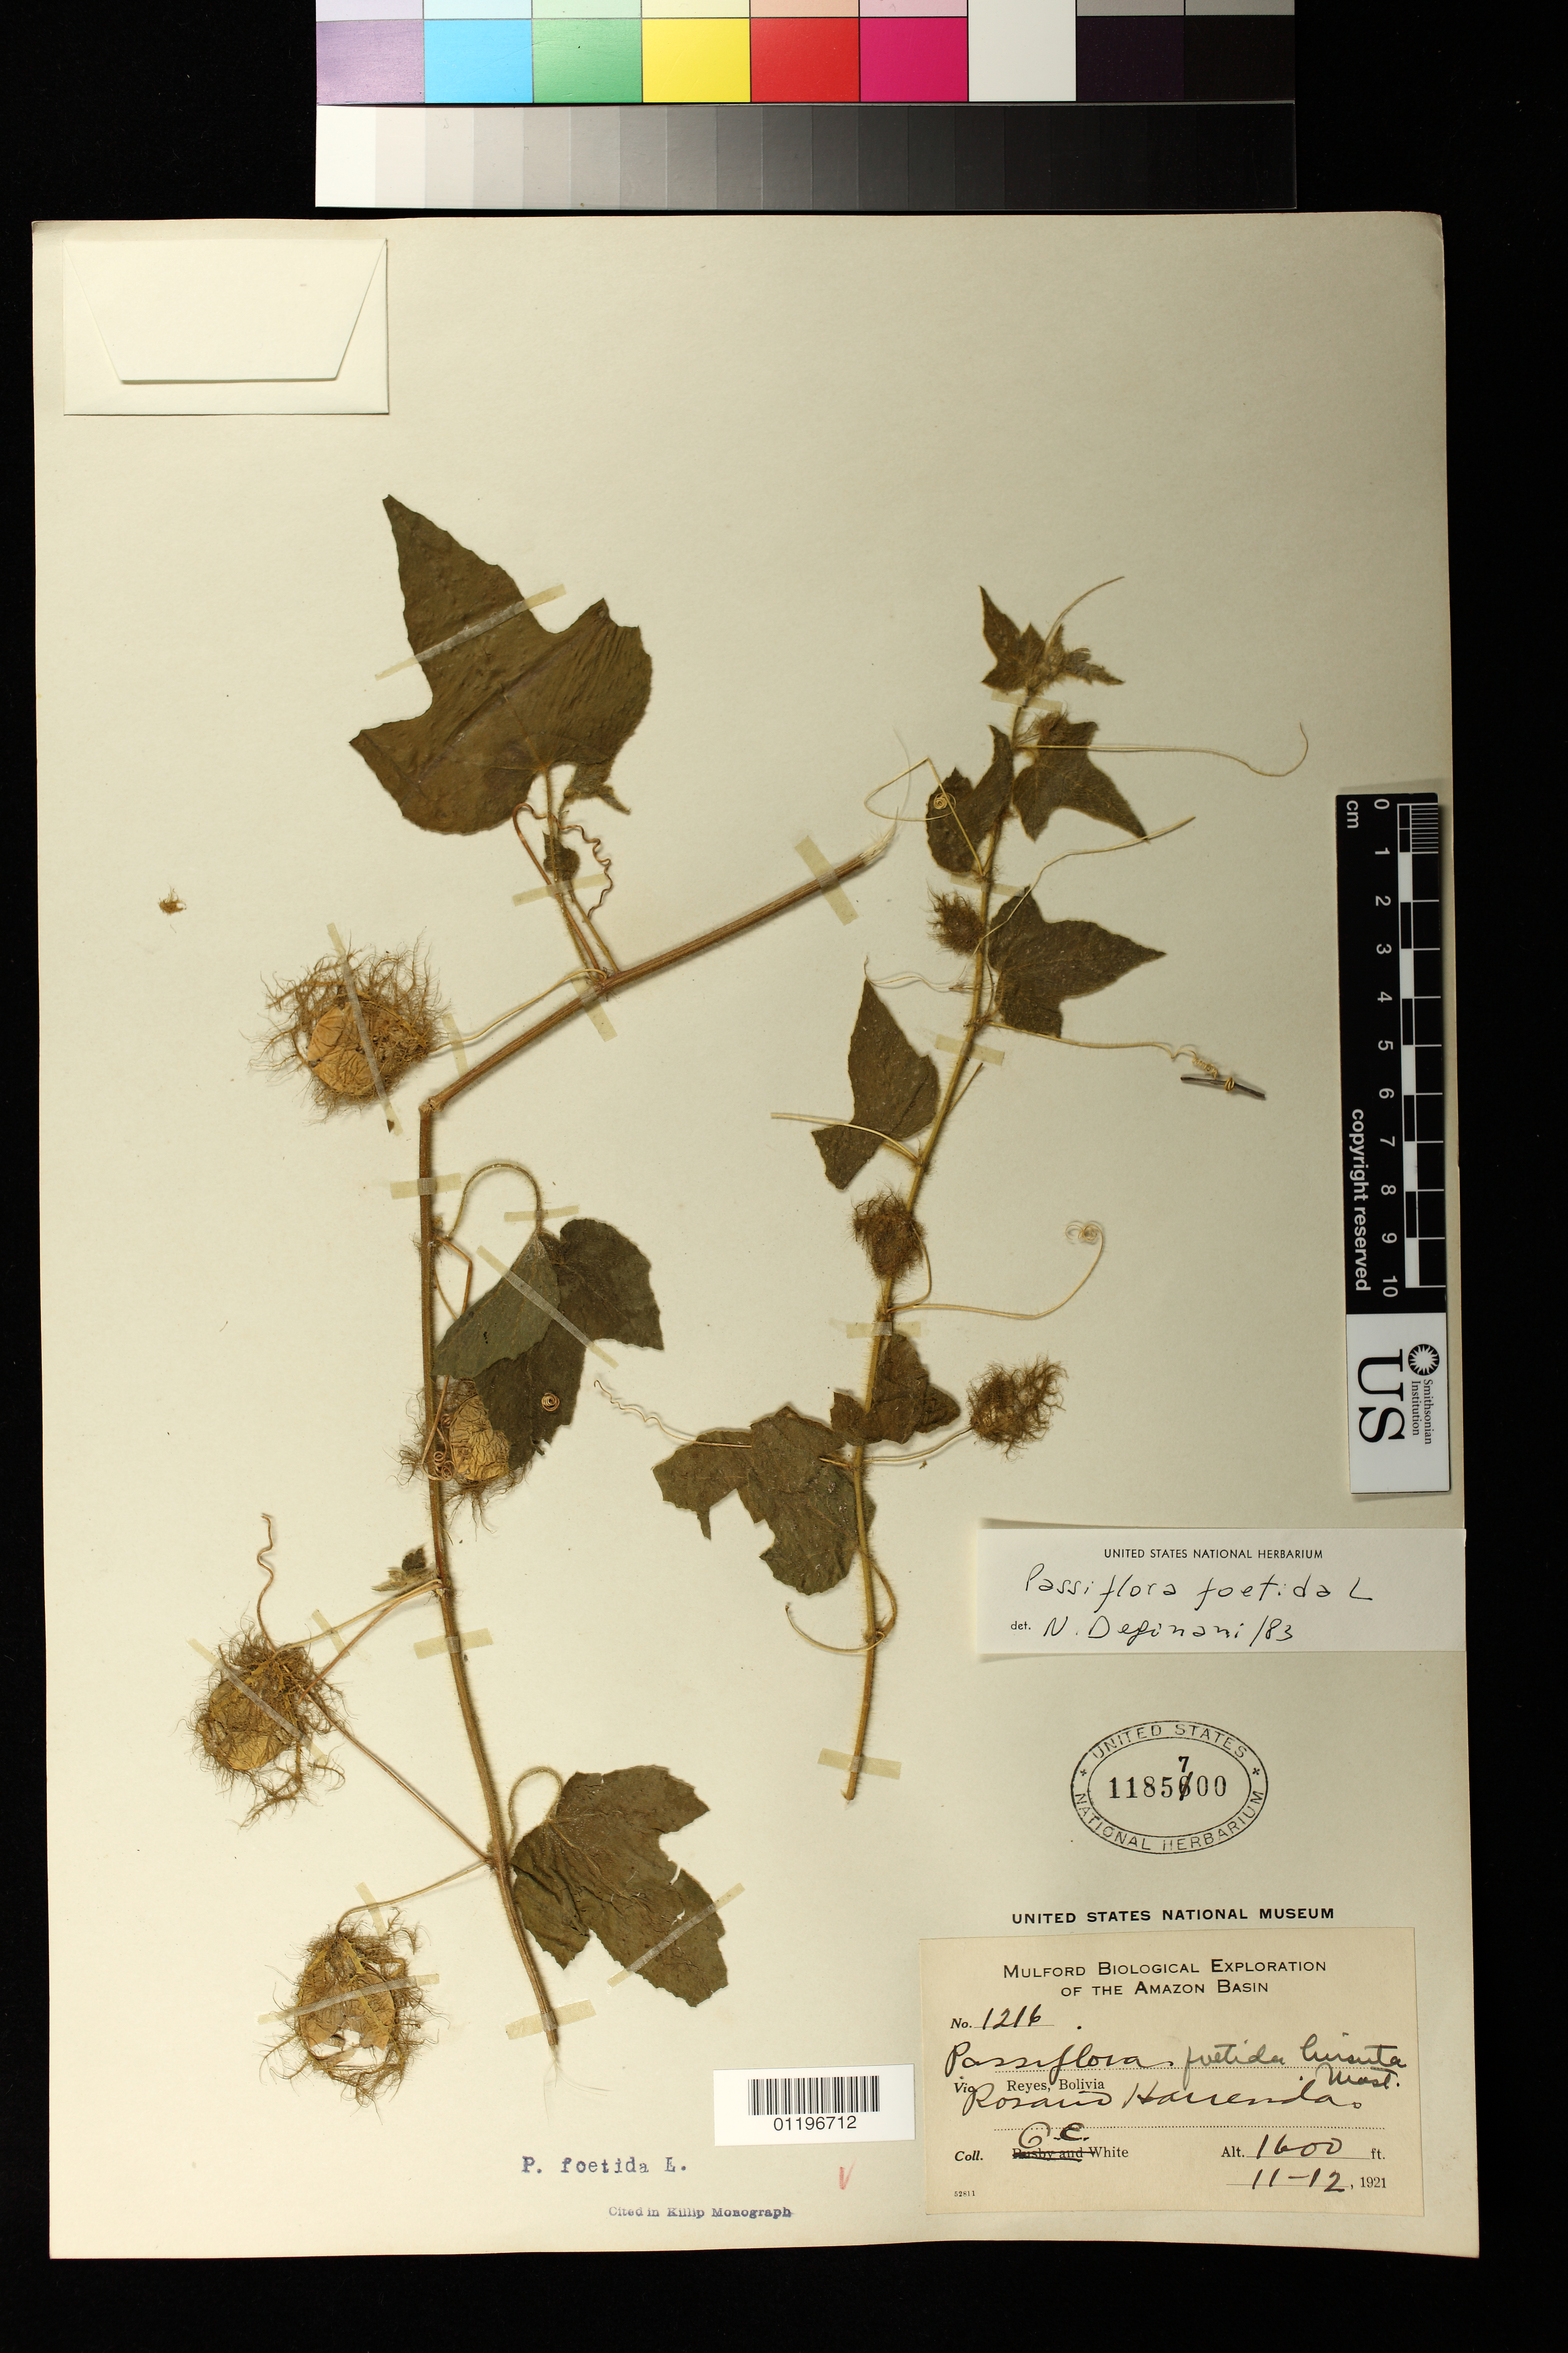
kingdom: Plantae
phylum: Tracheophyta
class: Magnoliopsida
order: Malpighiales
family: Passifloraceae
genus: Passiflora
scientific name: Passiflora foetida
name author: L.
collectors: O. E. White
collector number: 1216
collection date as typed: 11-12-1921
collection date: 1921-11-12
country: Bolivia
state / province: Beni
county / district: José Ballivián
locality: Reyes. Rosario Hacienda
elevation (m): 305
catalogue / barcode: US 1185700